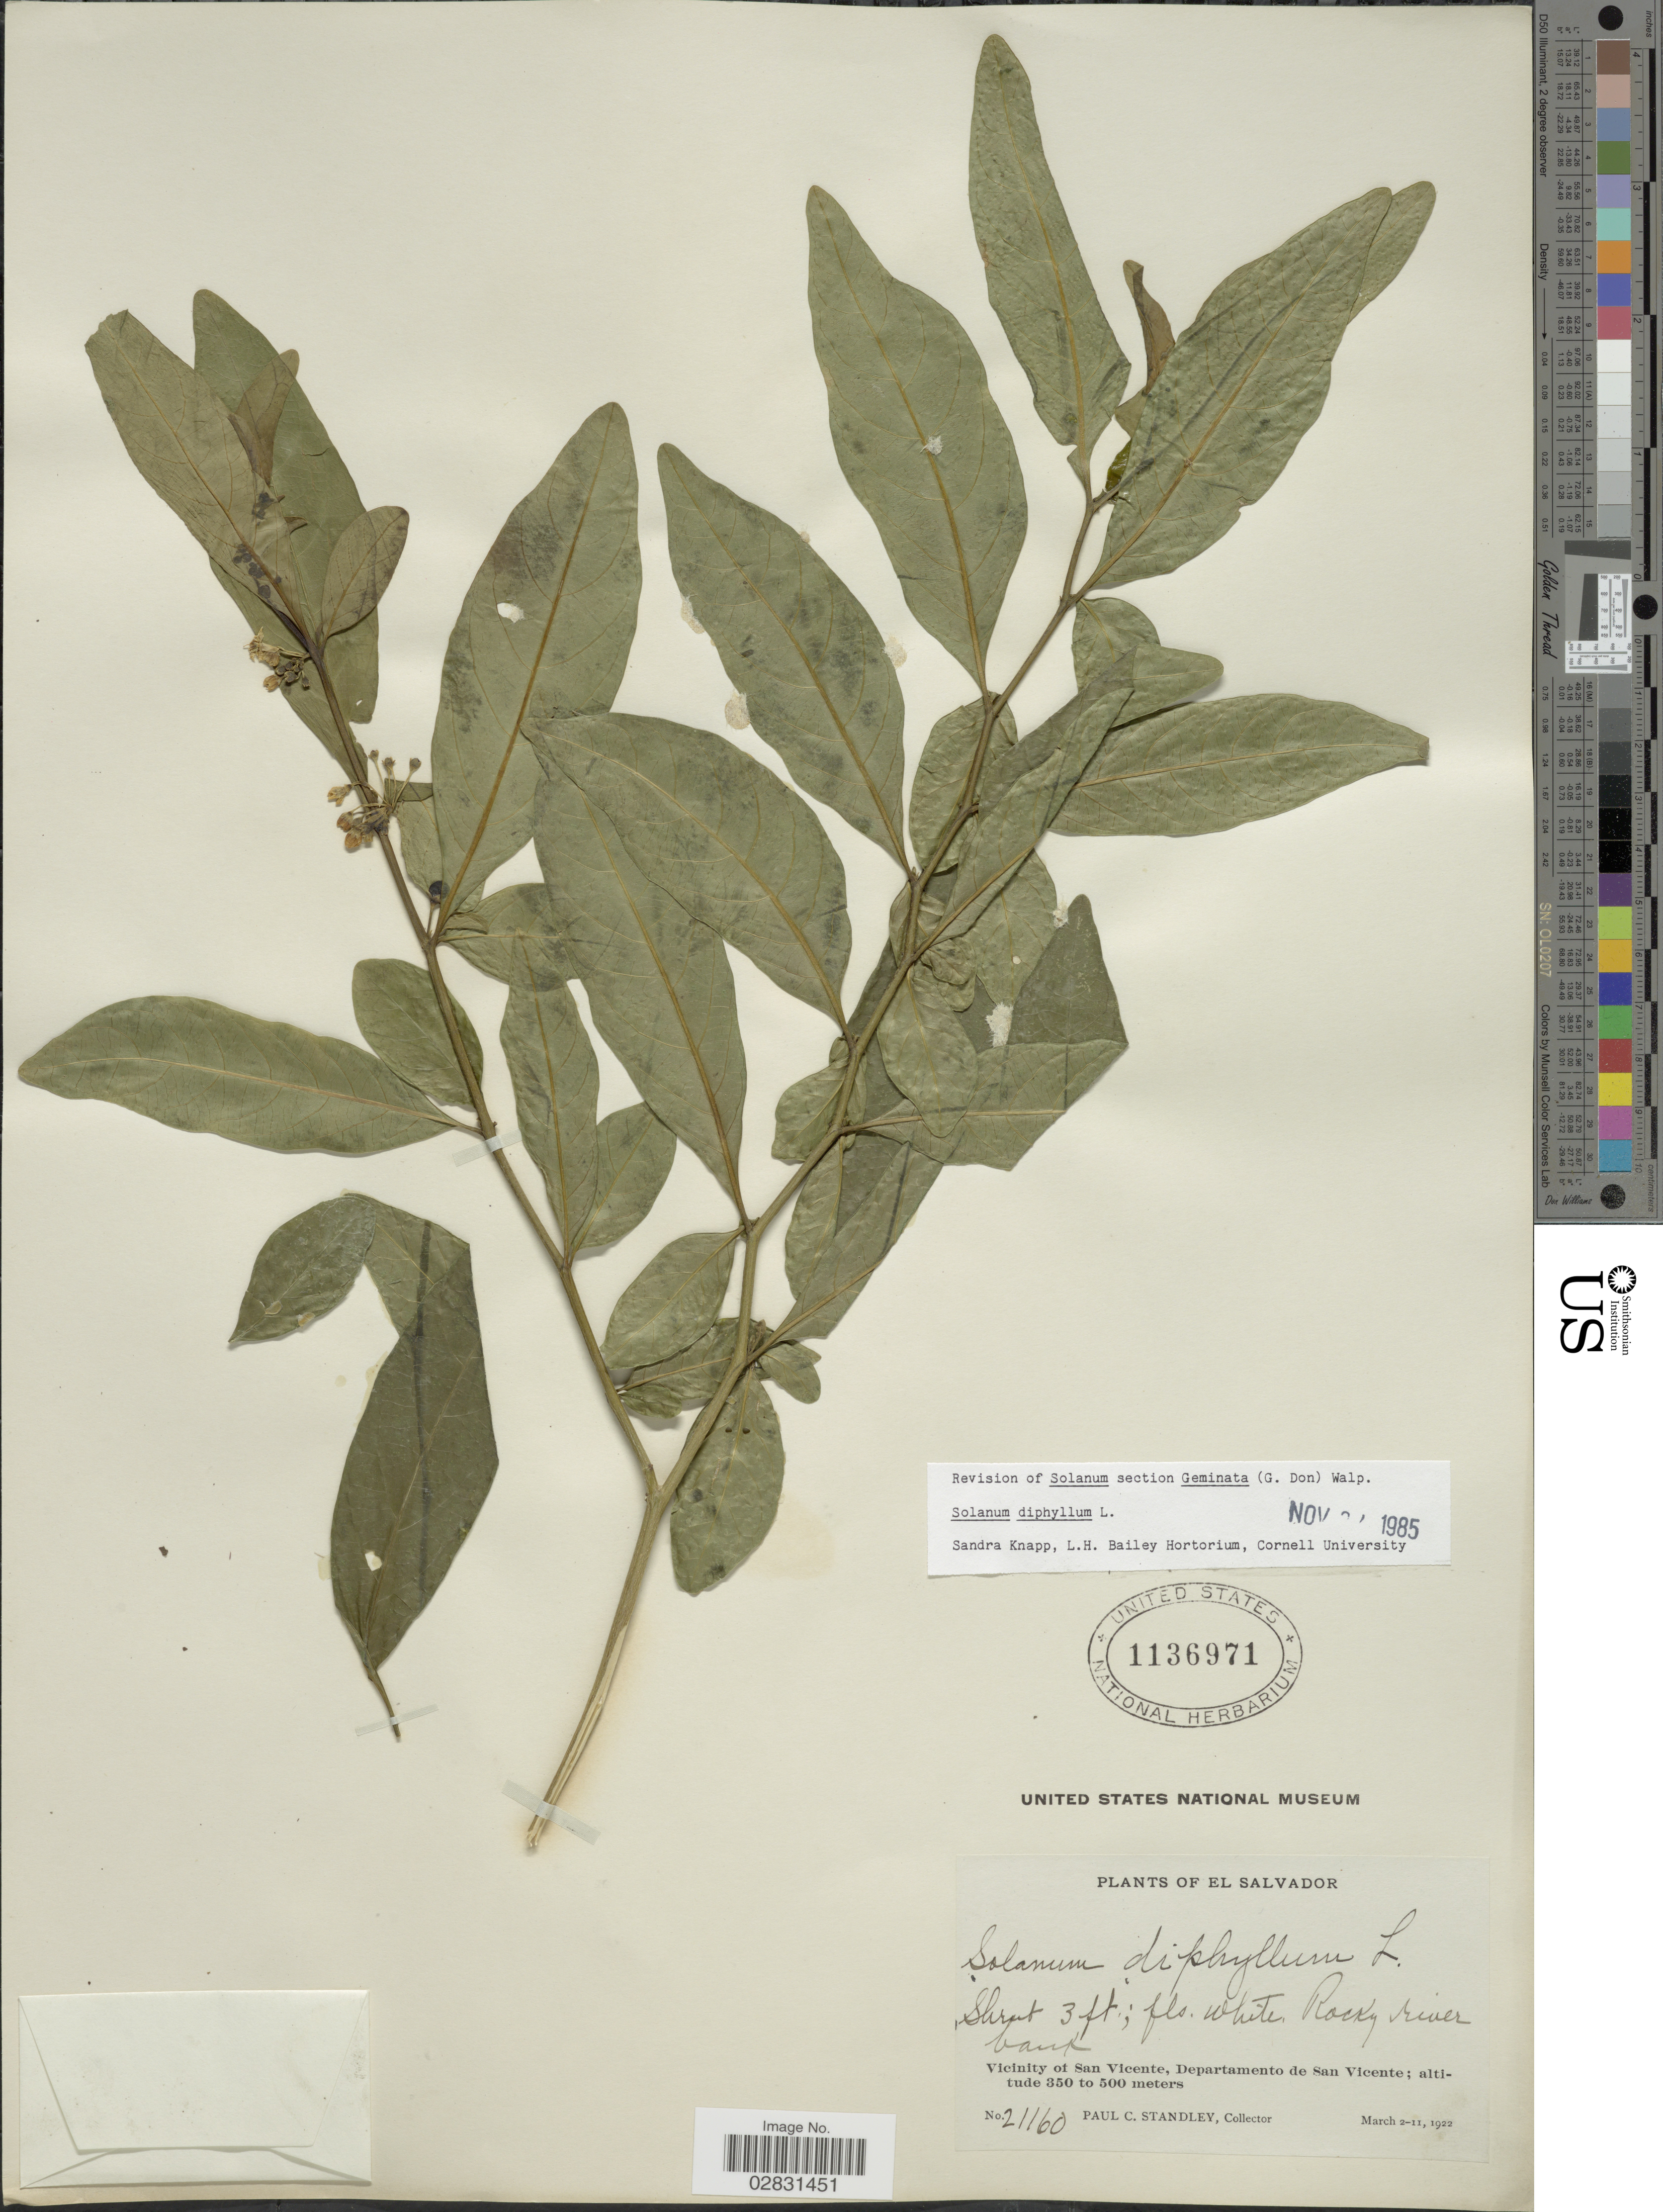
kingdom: Plantae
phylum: Tracheophyta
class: Magnoliopsida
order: Solanales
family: Solanaceae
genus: Solanum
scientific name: Solanum diphyllum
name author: L.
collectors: P. C. Standley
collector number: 21160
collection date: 1922-03-02/1922-03-11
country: El Salvador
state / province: San Vincente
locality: Vicinity of San Vicente, Departamento de San Vicente.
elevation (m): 350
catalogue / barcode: US 1136971